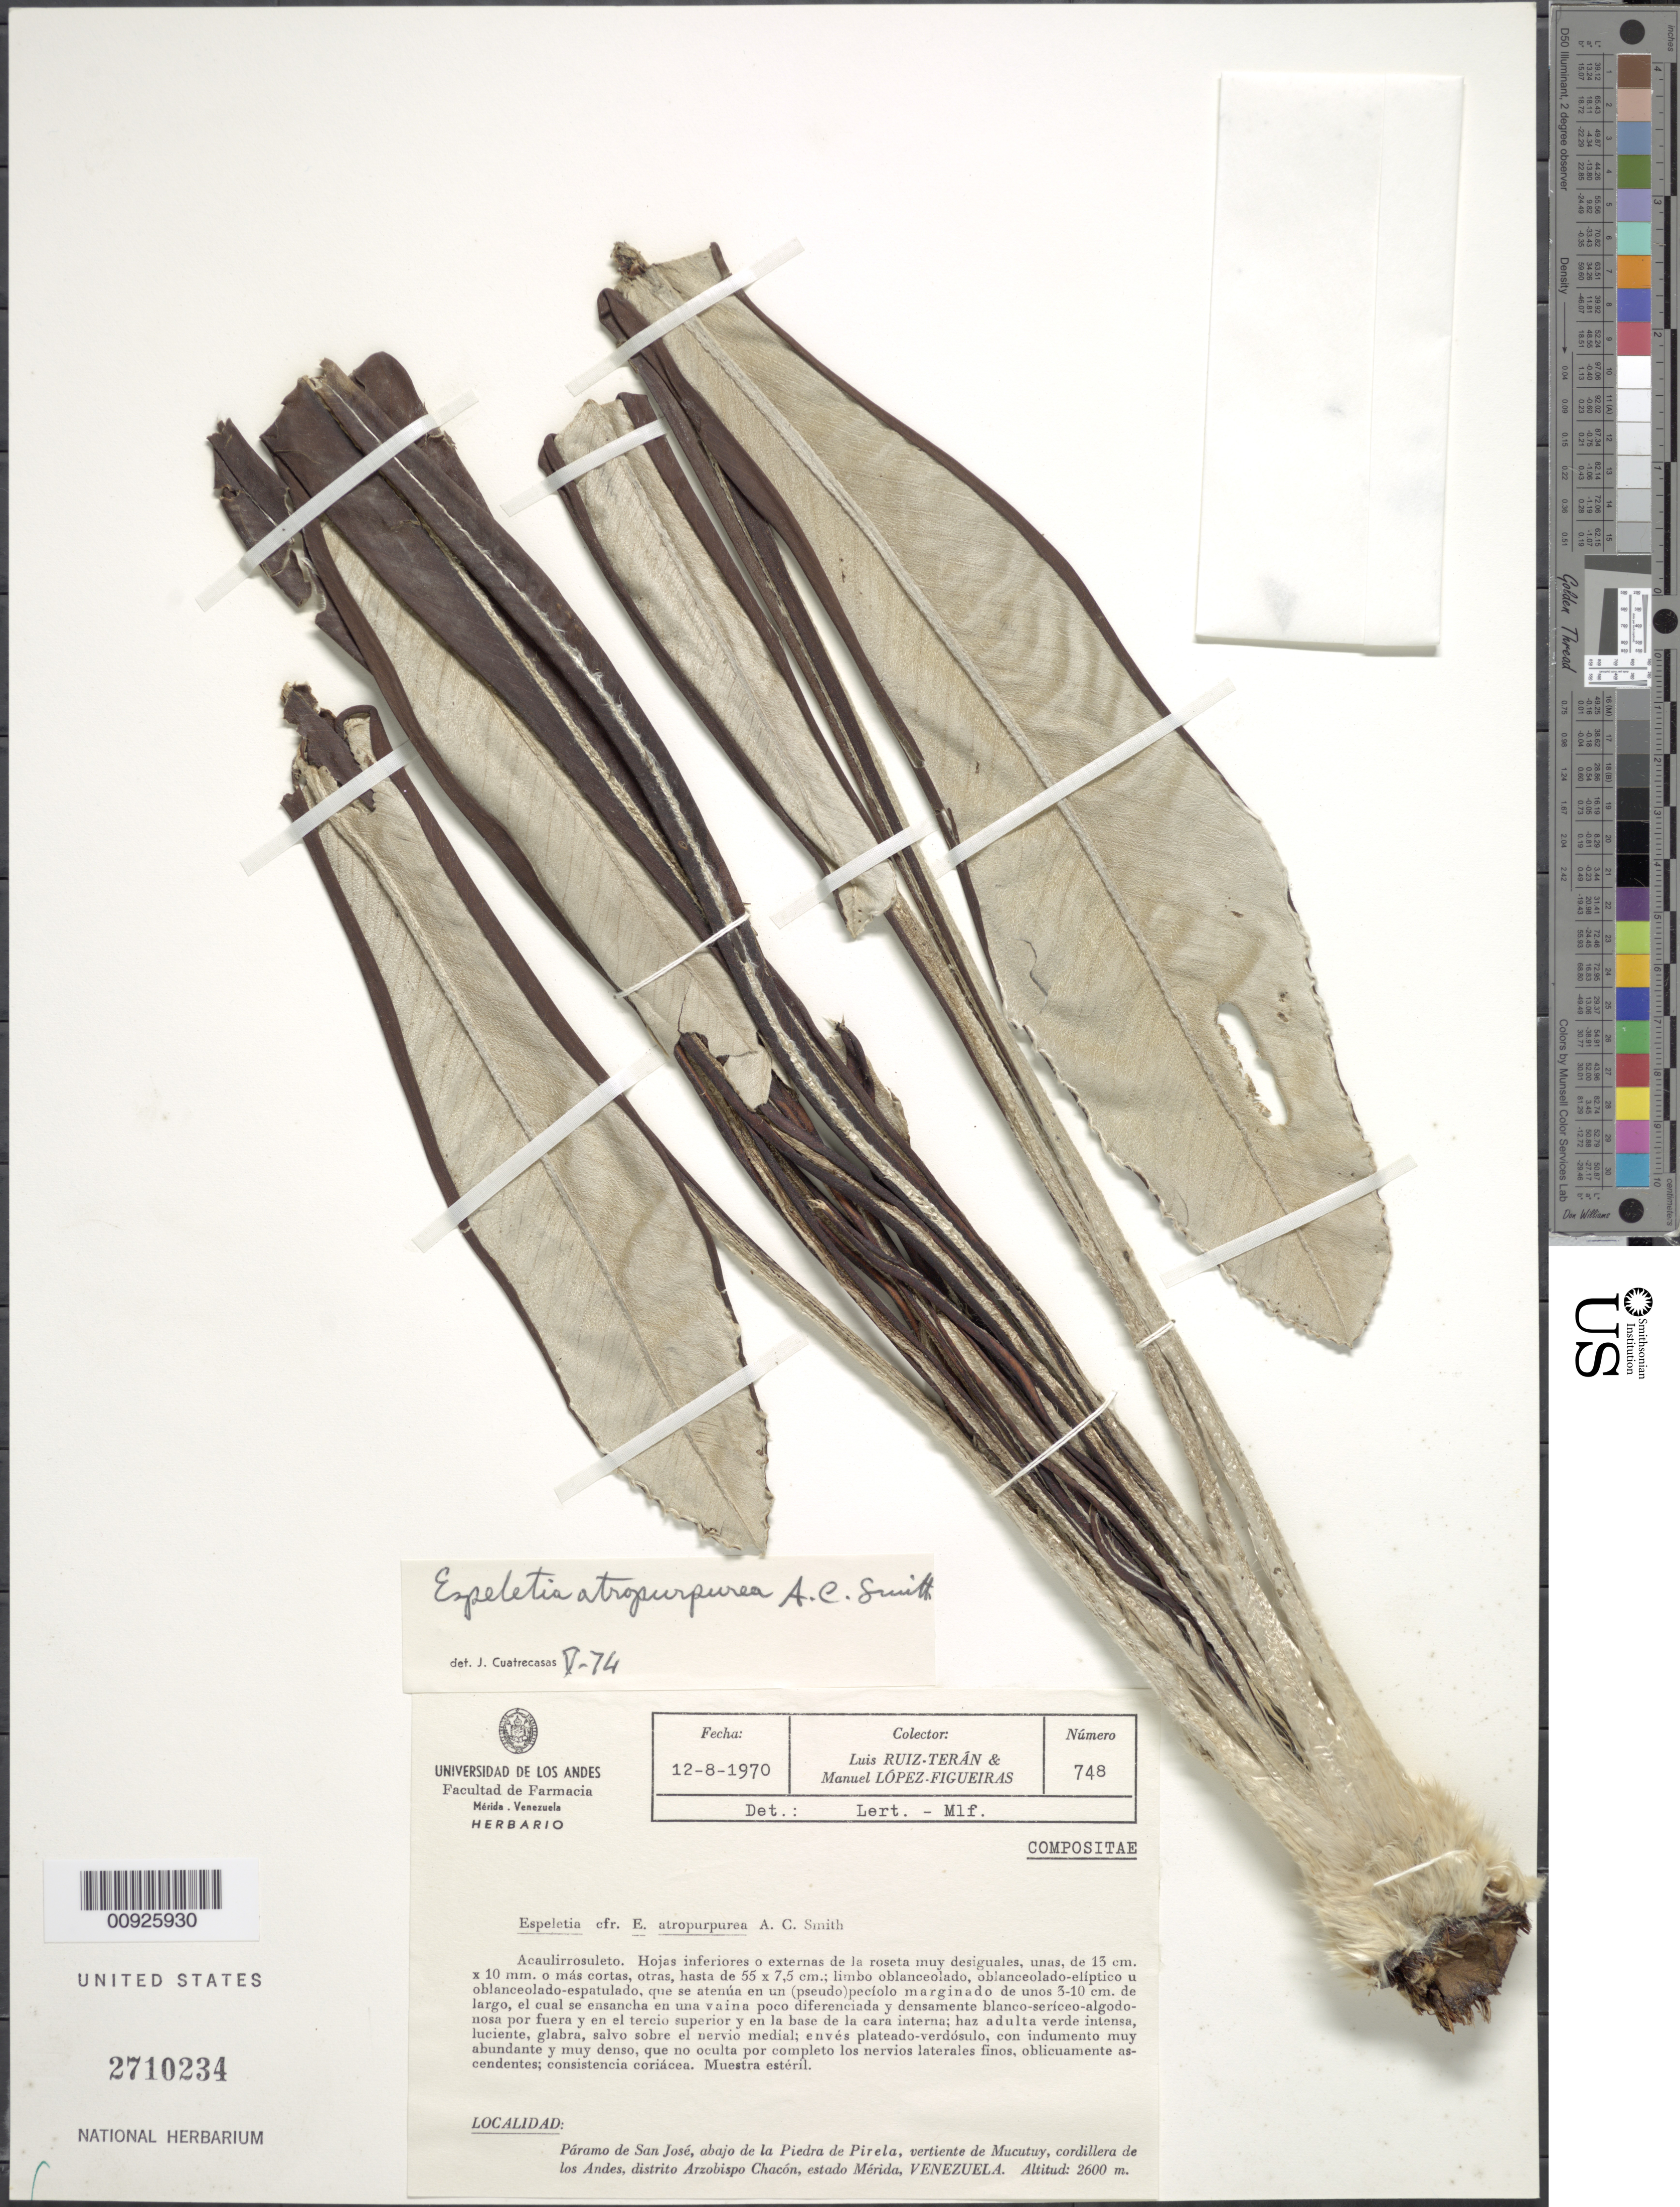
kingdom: Plantae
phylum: Tracheophyta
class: Magnoliopsida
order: Asterales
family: Asteraceae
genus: Ruilopezia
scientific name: Ruilopezia atropurpurea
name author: (A.C. Sm.) Cuatrec.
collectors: L. E. Ruíz-Terán & M. López Figueiras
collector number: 748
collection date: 1970-08-12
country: Venezuela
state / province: Mérida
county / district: Arzobispo Chacón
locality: Páramo de San José, debajo de la Piedra Pirela, vertiente de Mucutuy. .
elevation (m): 2600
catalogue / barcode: US 2710234